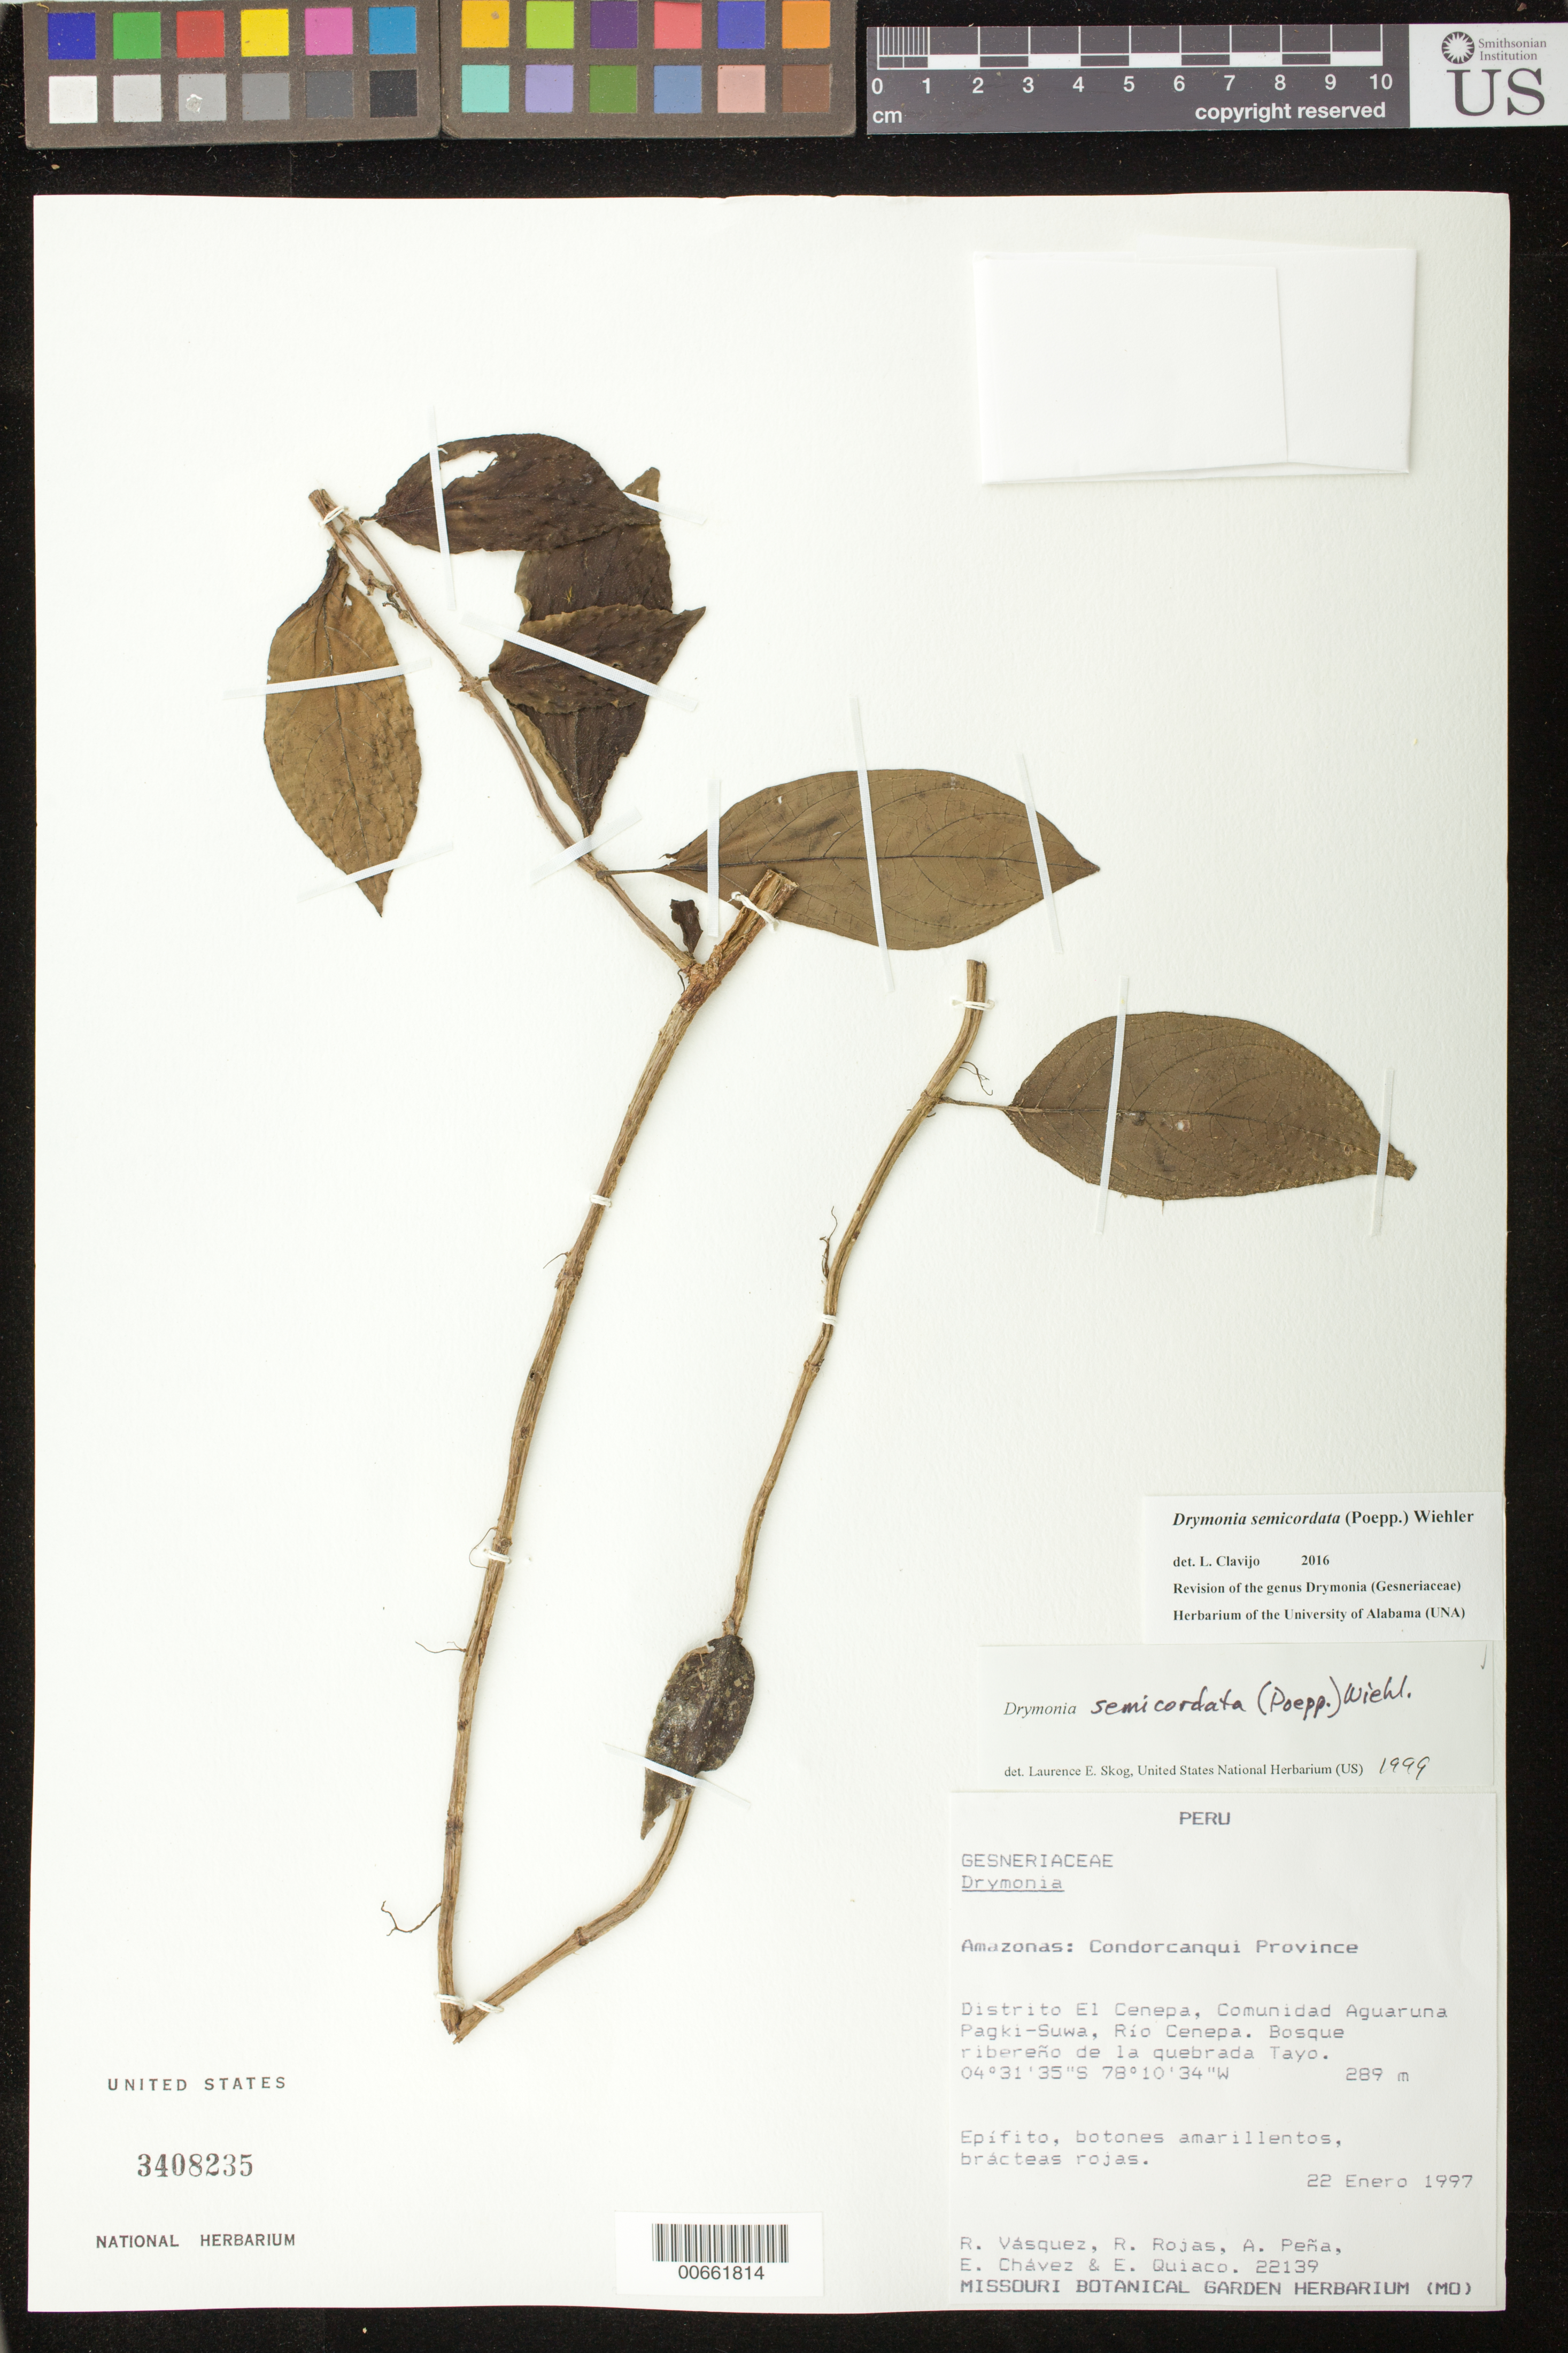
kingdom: Plantae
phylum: Tracheophyta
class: Magnoliopsida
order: Lamiales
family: Gesneriaceae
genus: Drymonia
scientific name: Drymonia semicordata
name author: (Poepp.) Wiehler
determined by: Skog, Laurence E.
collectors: R. Vásquez, R. Rojas, A. Peña, E. Chávez & R. Quiaco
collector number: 22139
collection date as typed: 22 Jan 1997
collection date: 1997-01-22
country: Peru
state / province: Amazonas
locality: Prov. Condorcanqui; Dtto. El Cenepa, comunidad Aguaruna Pagki-Suwa, Río Cenepa, bosque ribereño de la quebrada Tayo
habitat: Bosque ribereño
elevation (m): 289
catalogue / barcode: US 3408235